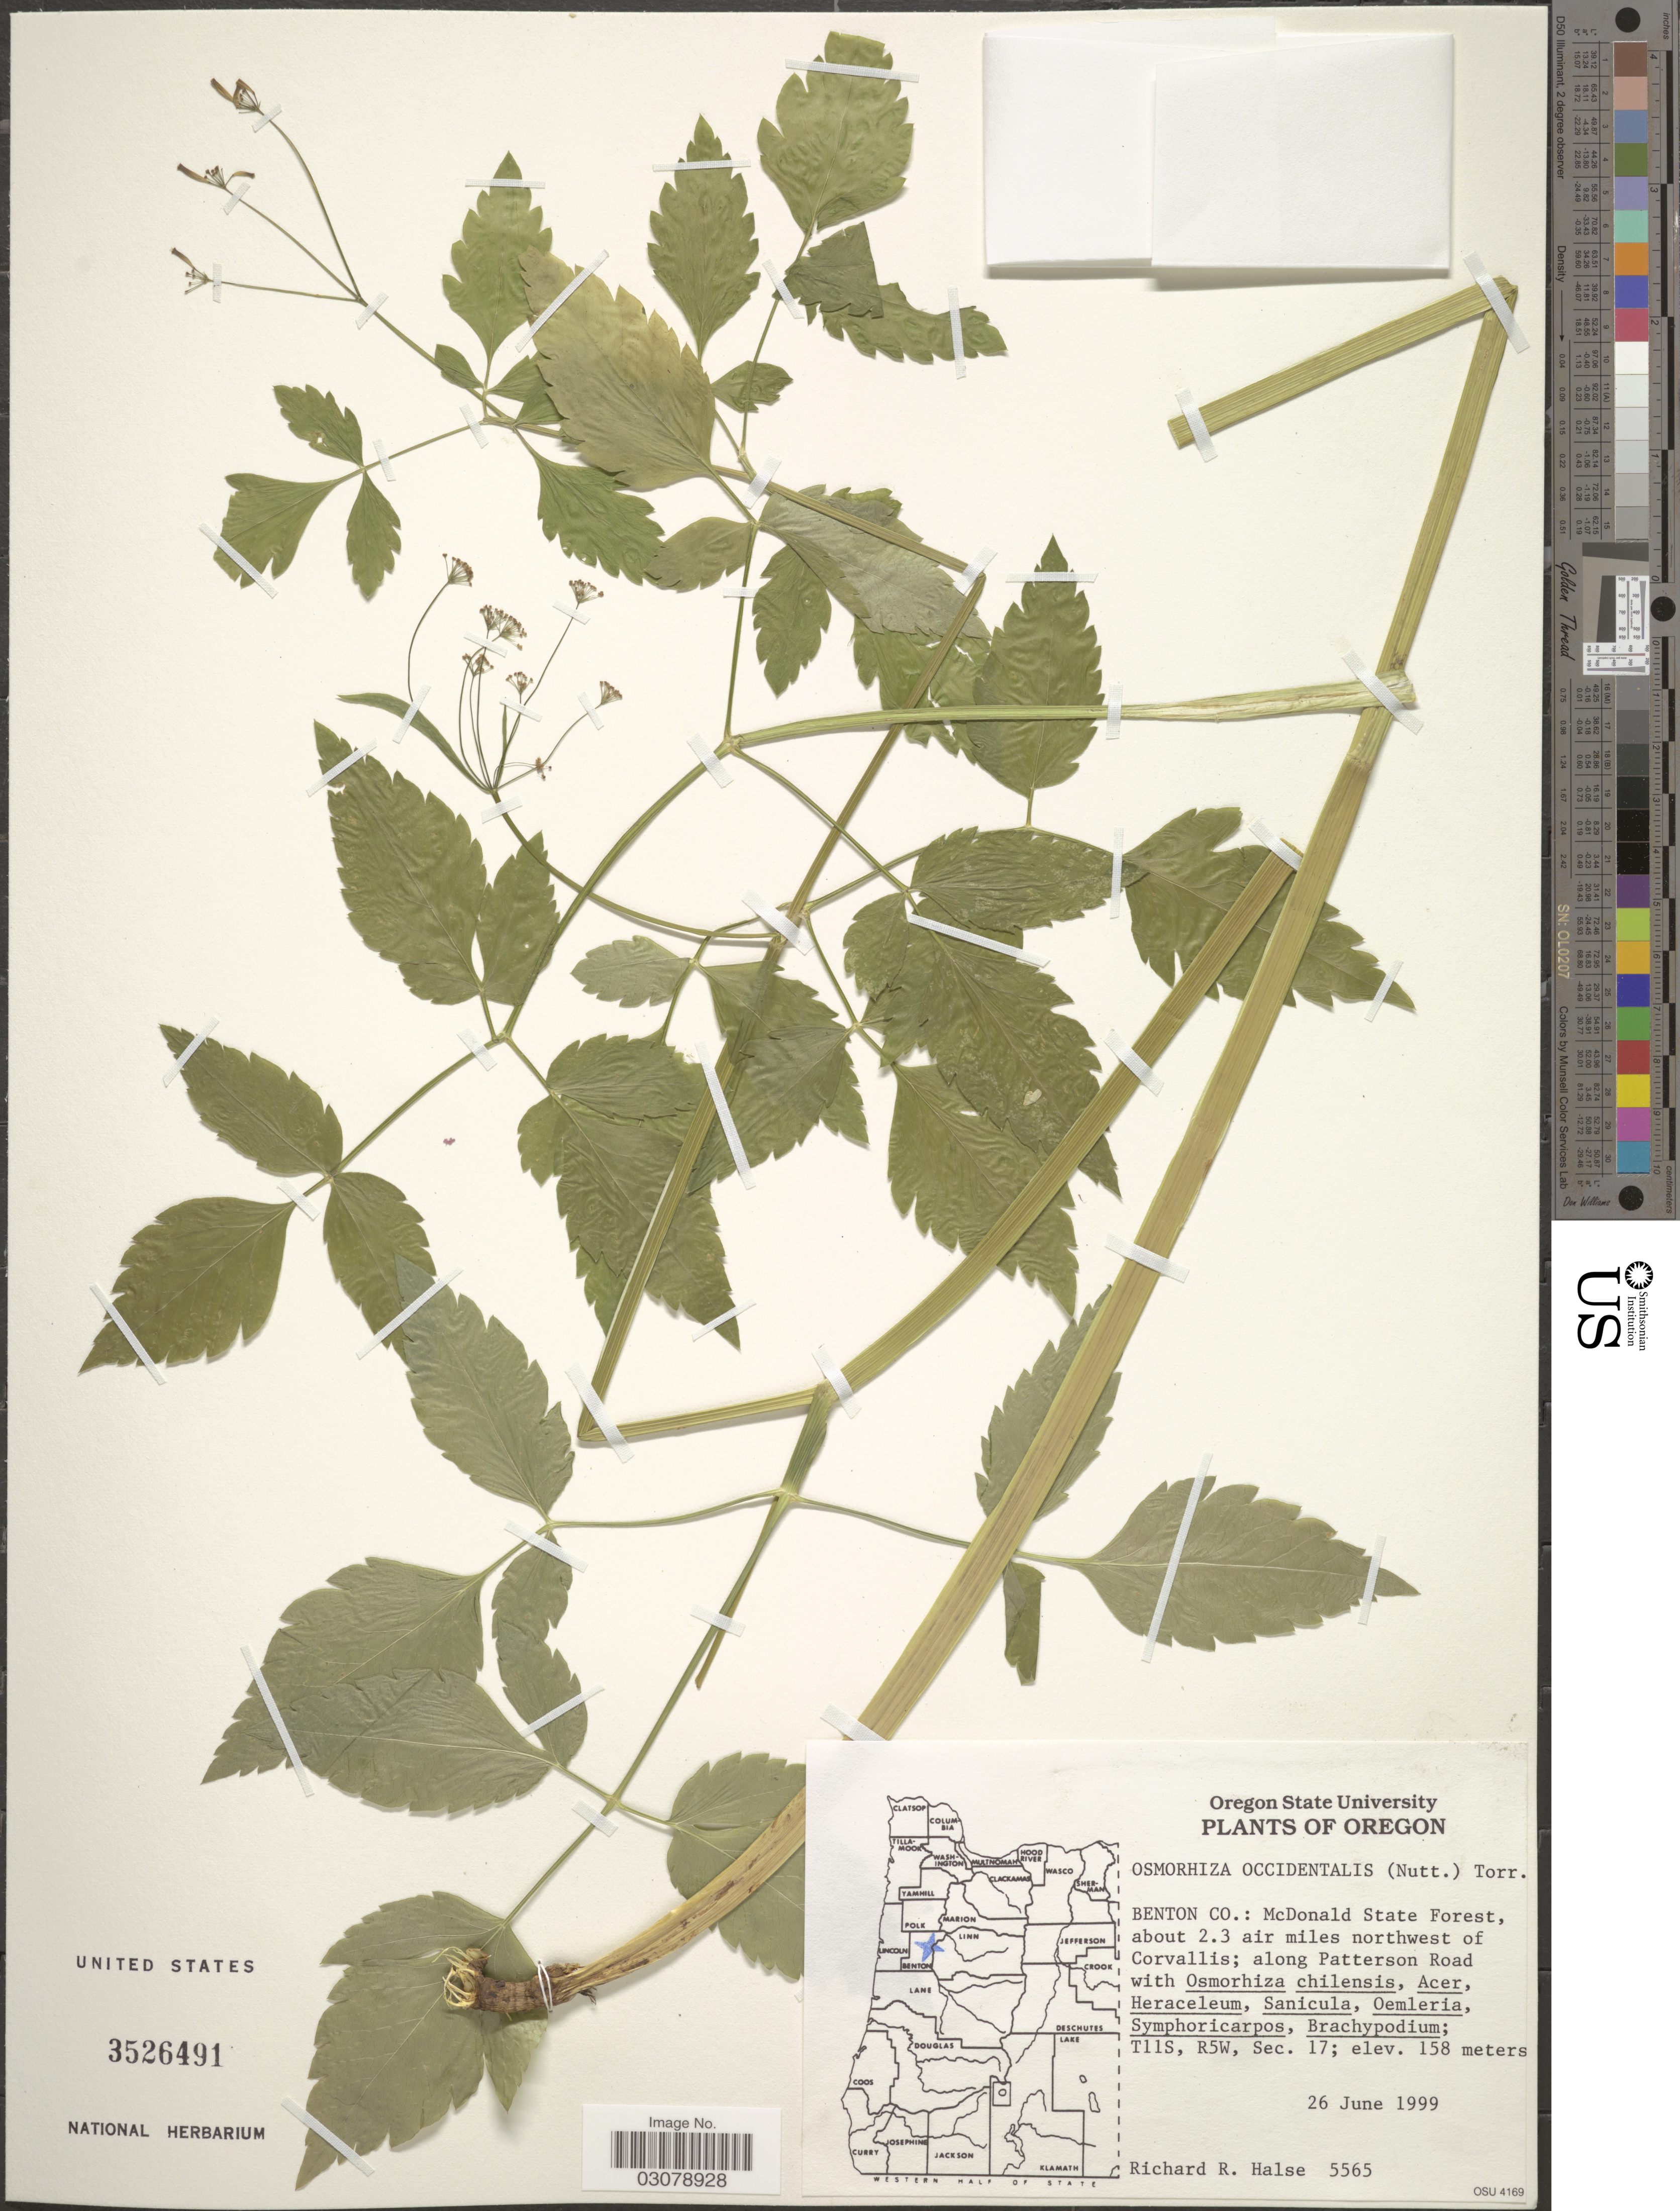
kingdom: Plantae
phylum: Tracheophyta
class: Magnoliopsida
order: Apiales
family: Apiaceae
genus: Osmorhiza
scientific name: Osmorhiza occidentalis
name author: (Nutt.) Torr.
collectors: R. Halse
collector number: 5565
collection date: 1999-06-26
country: United States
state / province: Oregon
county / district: Benton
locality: Benton Co.: McDonald State Forest, about 2.3 air miles northwest of Corvallis; along Patterson Road, T11S, R5W, Sec. 17.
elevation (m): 158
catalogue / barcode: US 3526491